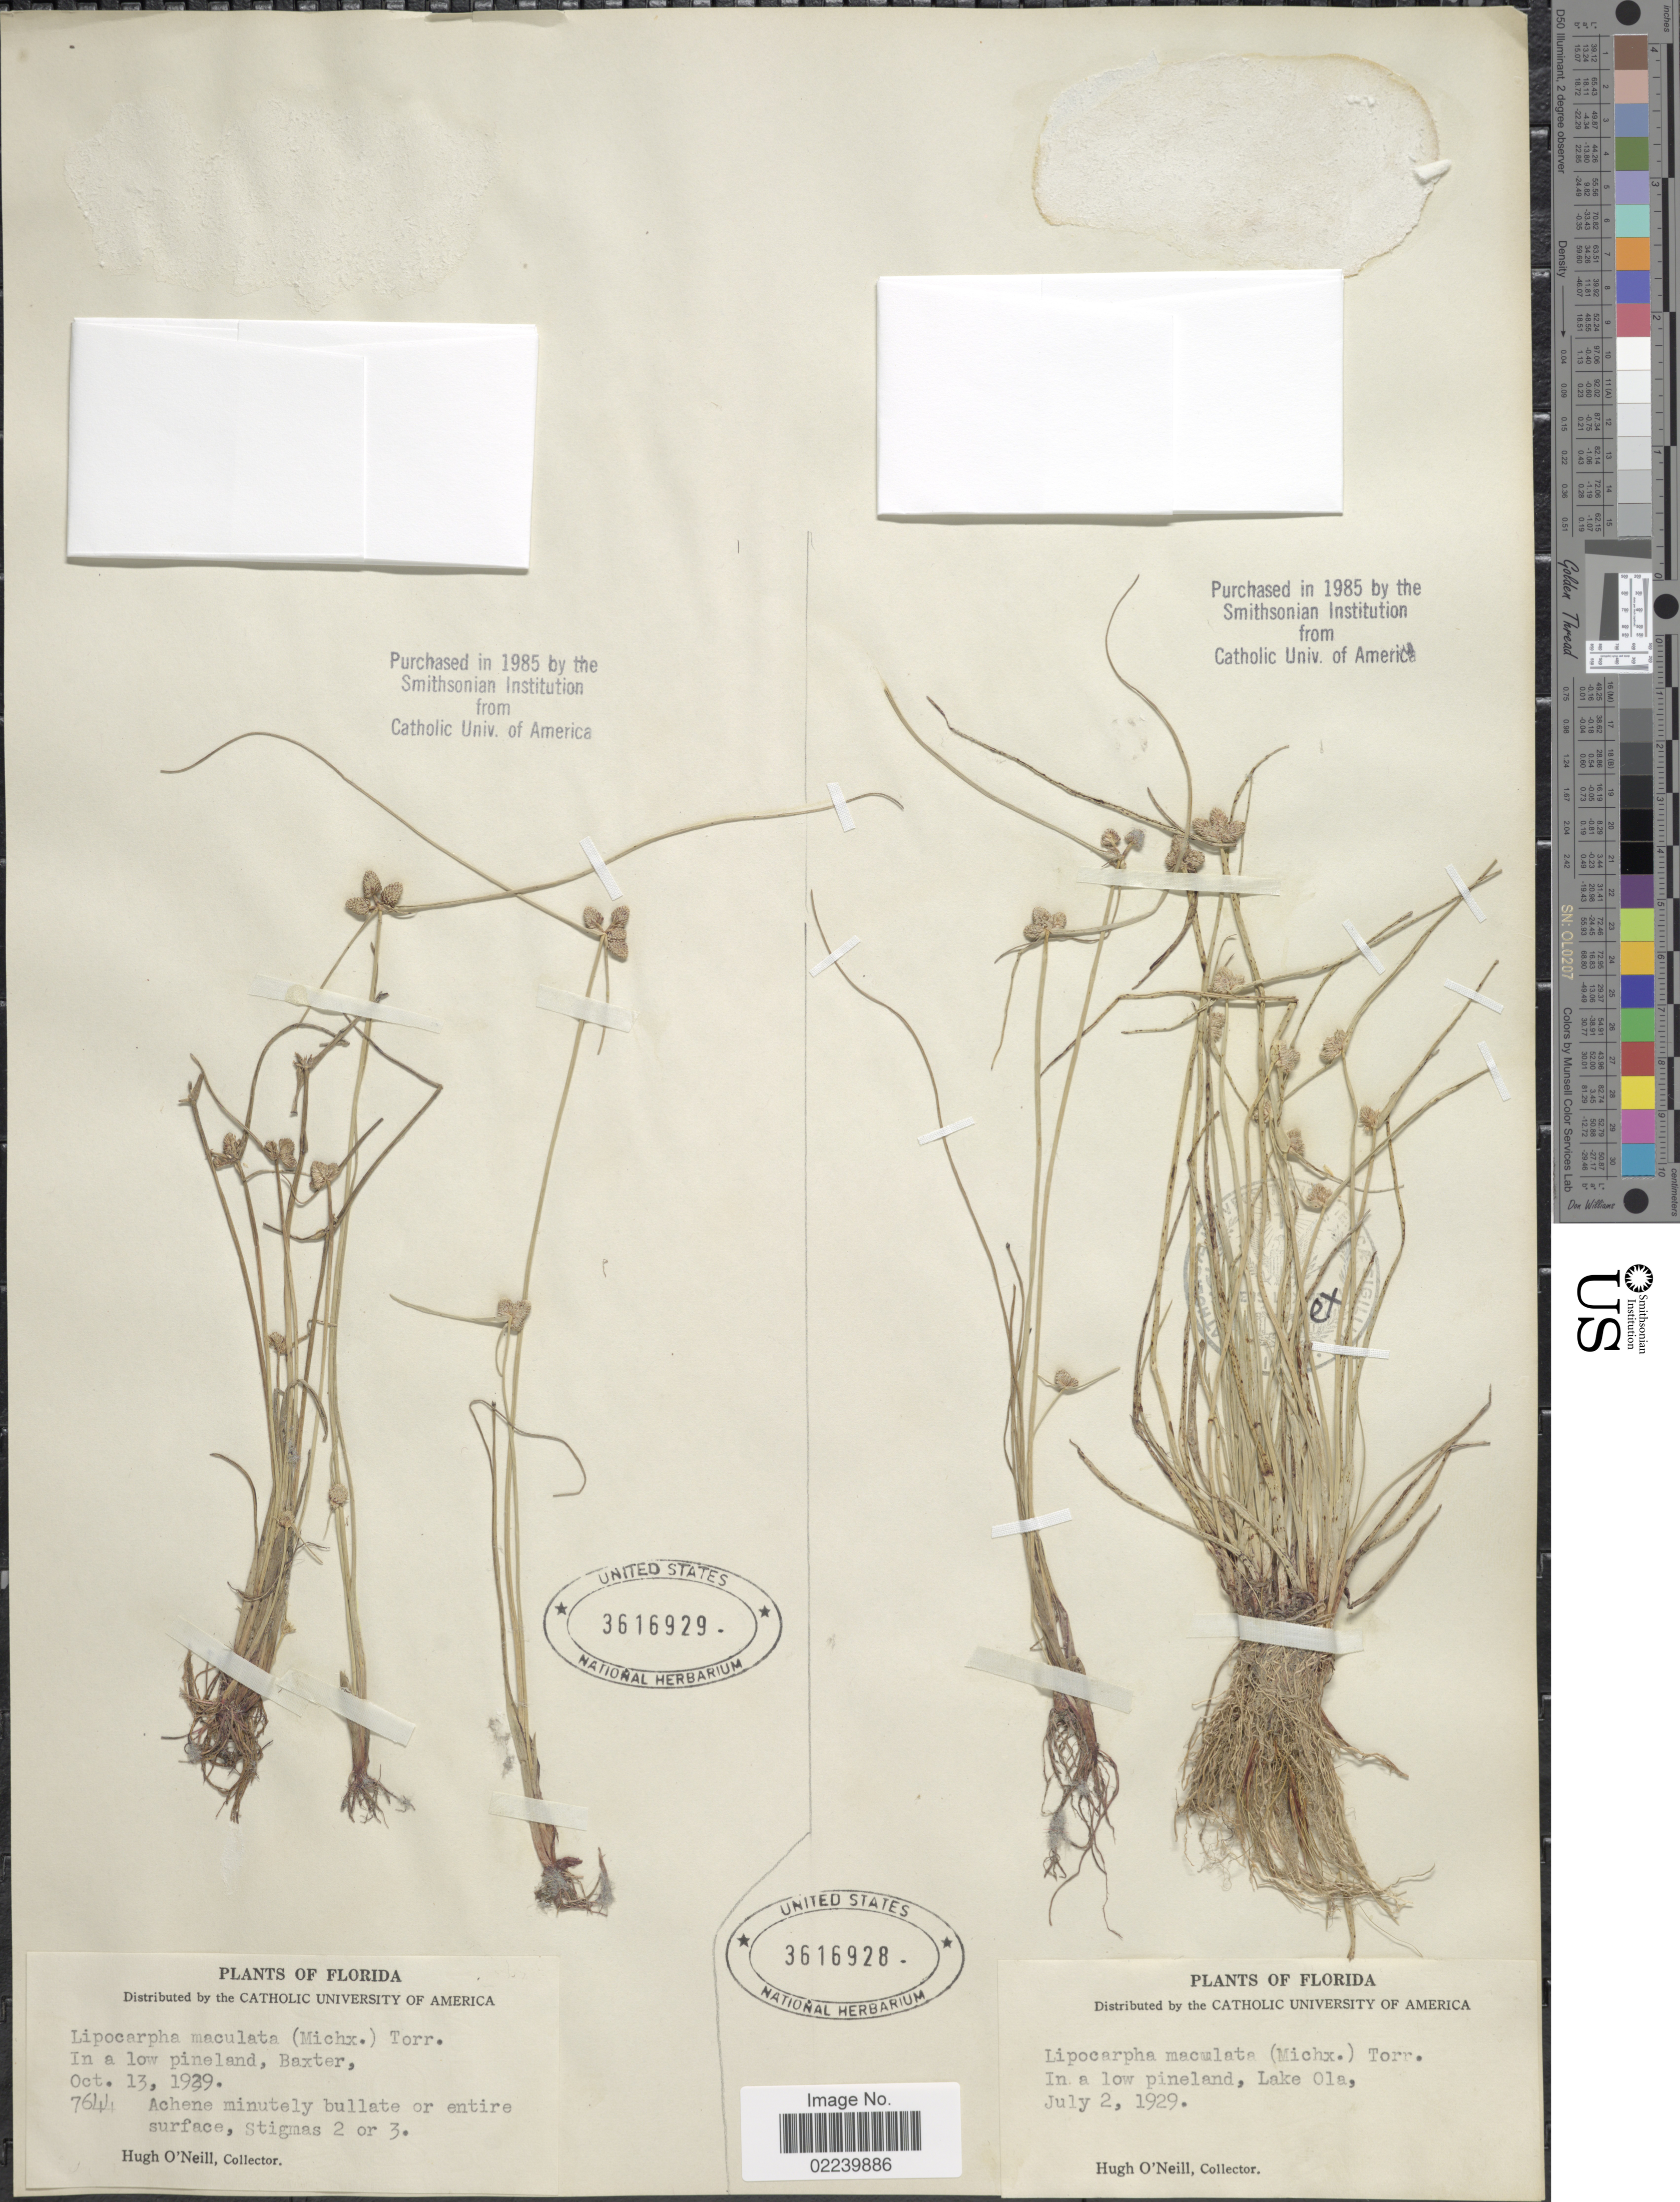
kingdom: Plantae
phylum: Tracheophyta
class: Liliopsida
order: Poales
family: Cyperaceae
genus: Cyperus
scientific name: Cyperus neotropicalis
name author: Alain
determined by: Strong, M. T., (US), Smithsonian Institution - National Museum of Natural History (UNITED STATES)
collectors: H. O'Neill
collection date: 1929-07-02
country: United States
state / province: Florida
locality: In a low pineland, Lake Ola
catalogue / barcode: US 3616928